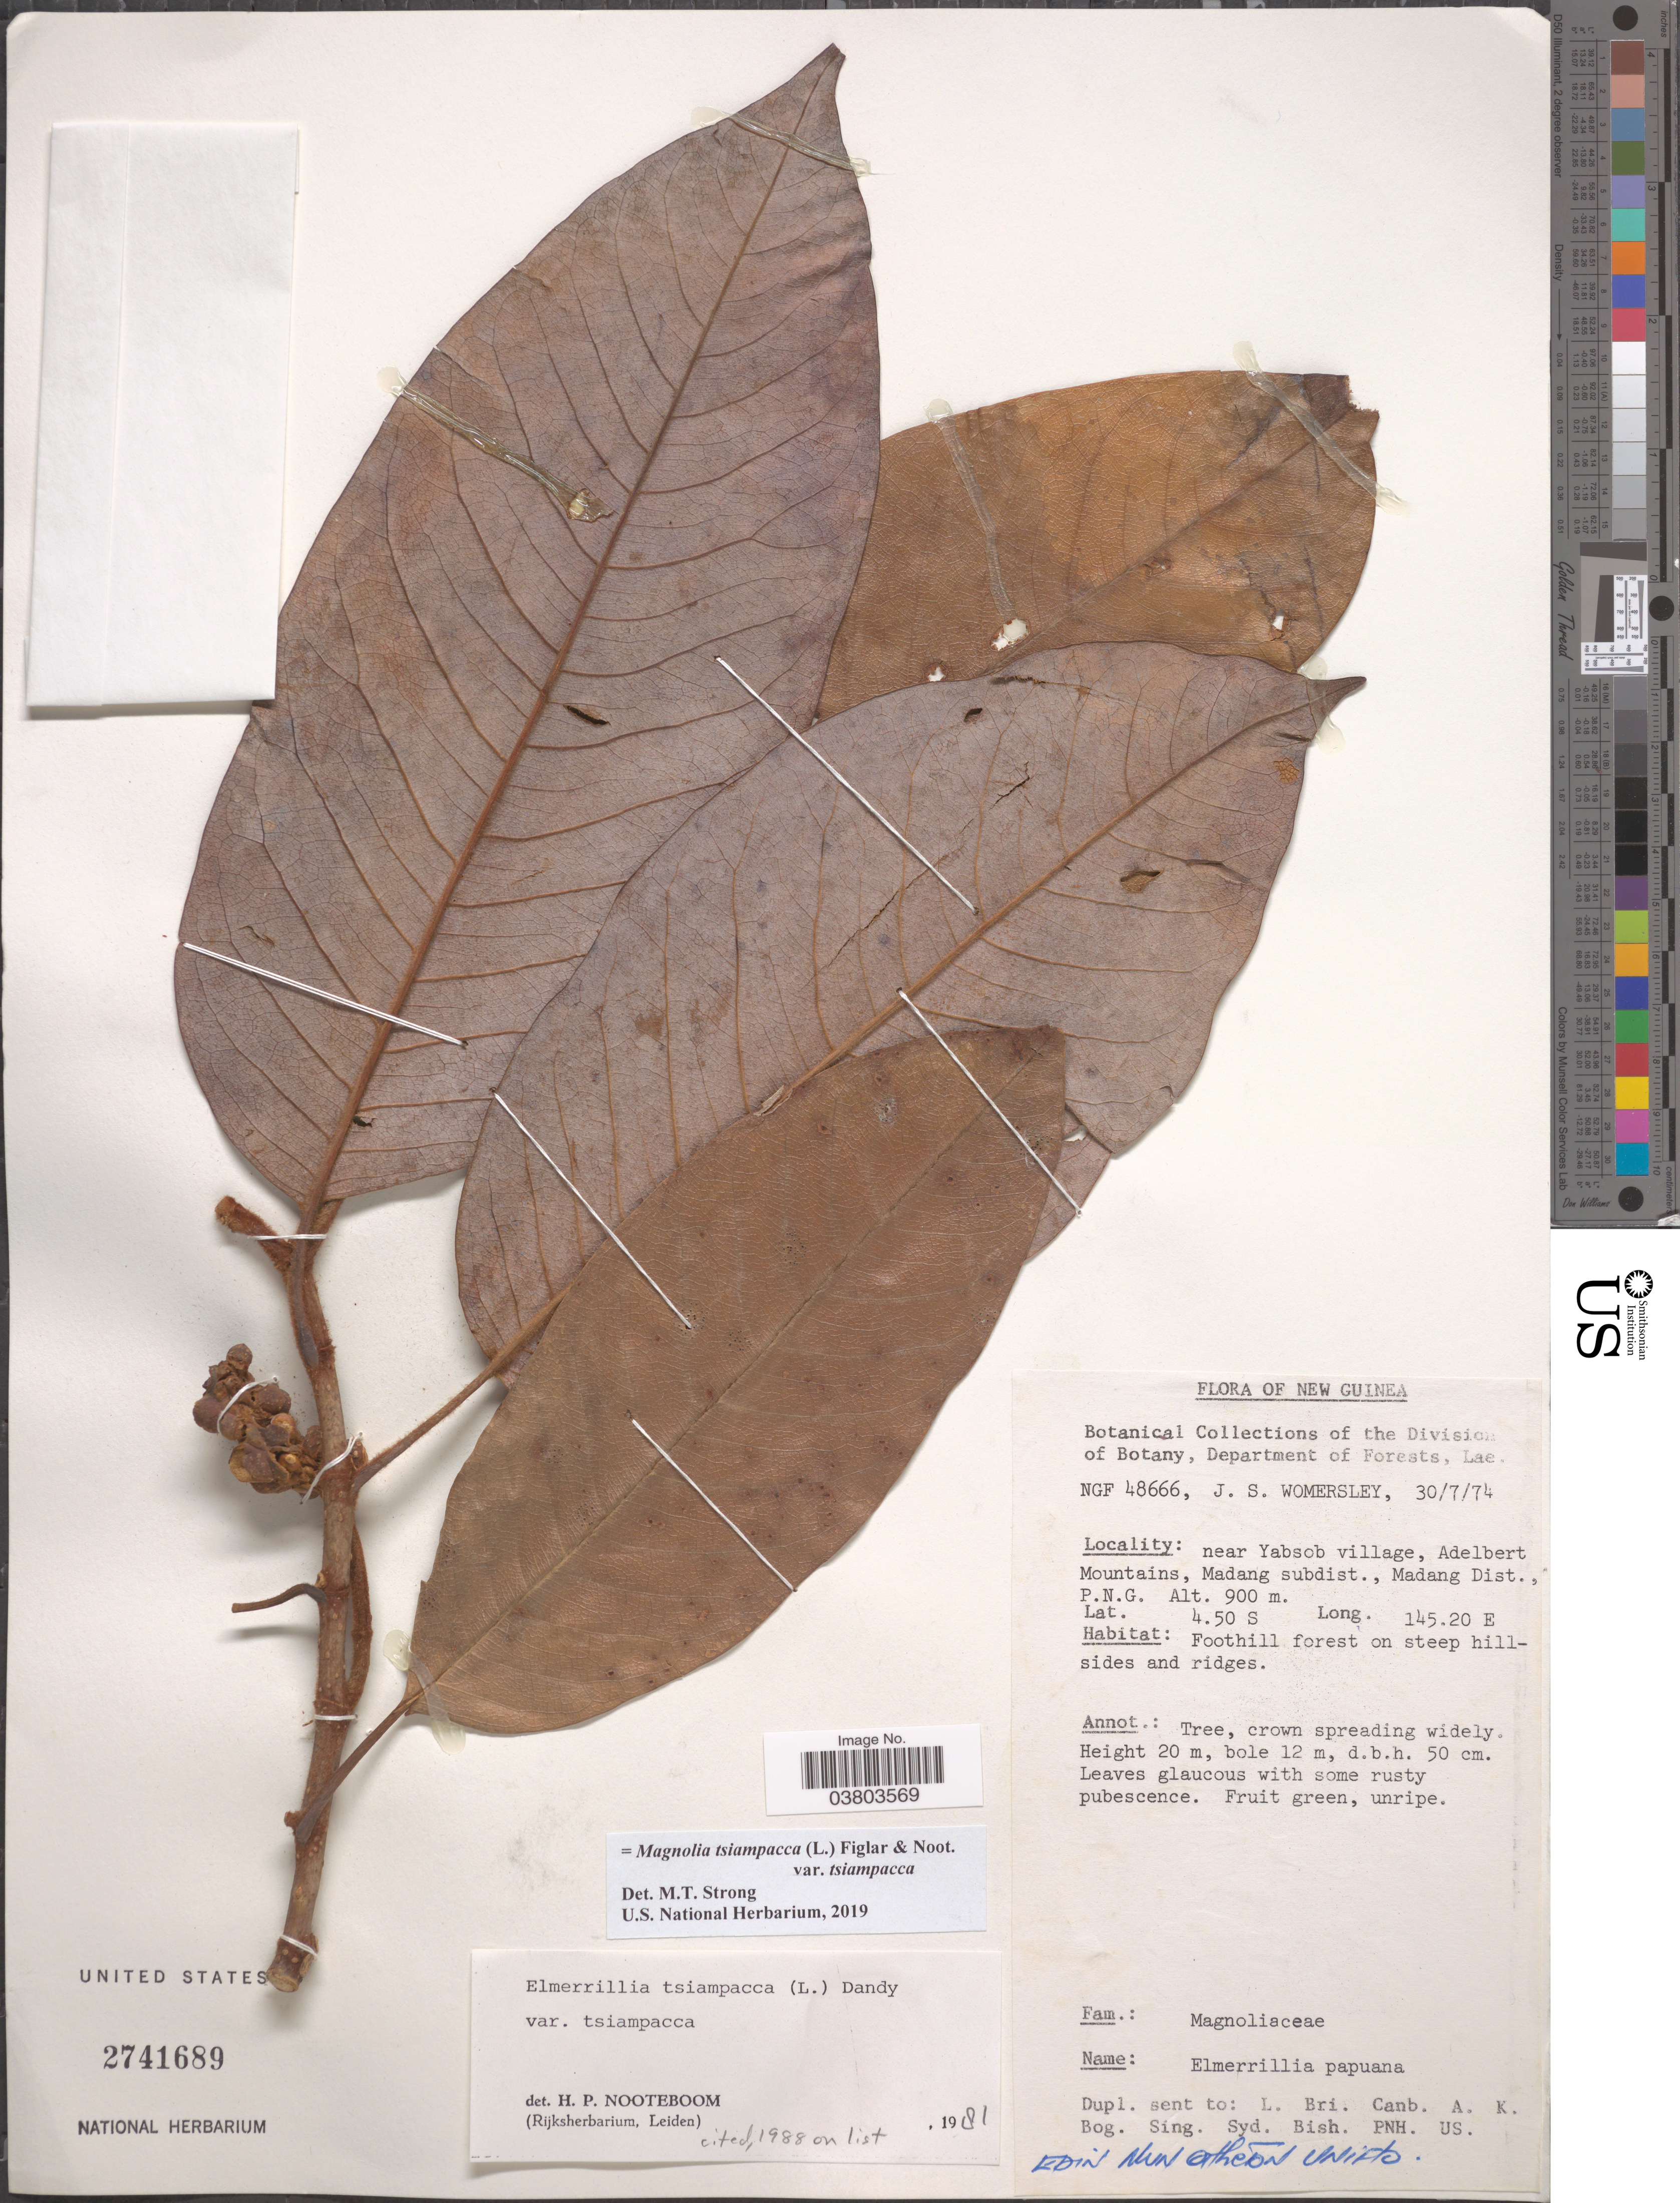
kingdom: Plantae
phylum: Tracheophyta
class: Magnoliopsida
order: Magnoliales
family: Magnoliaceae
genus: Magnolia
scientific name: Magnolia tsiampacca var. tsiampacca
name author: (L.) Figlar & Noot.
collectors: J. S. Womersley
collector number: NGF 48666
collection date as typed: Transcribed d/m/y: 30/7/74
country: Papua New Guinea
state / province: Madang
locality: New Guinea. Near Yabsob village, Adelbert Mountains, Madang subdist., Madang Dist., P.N.G.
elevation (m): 900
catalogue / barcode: US 2741689